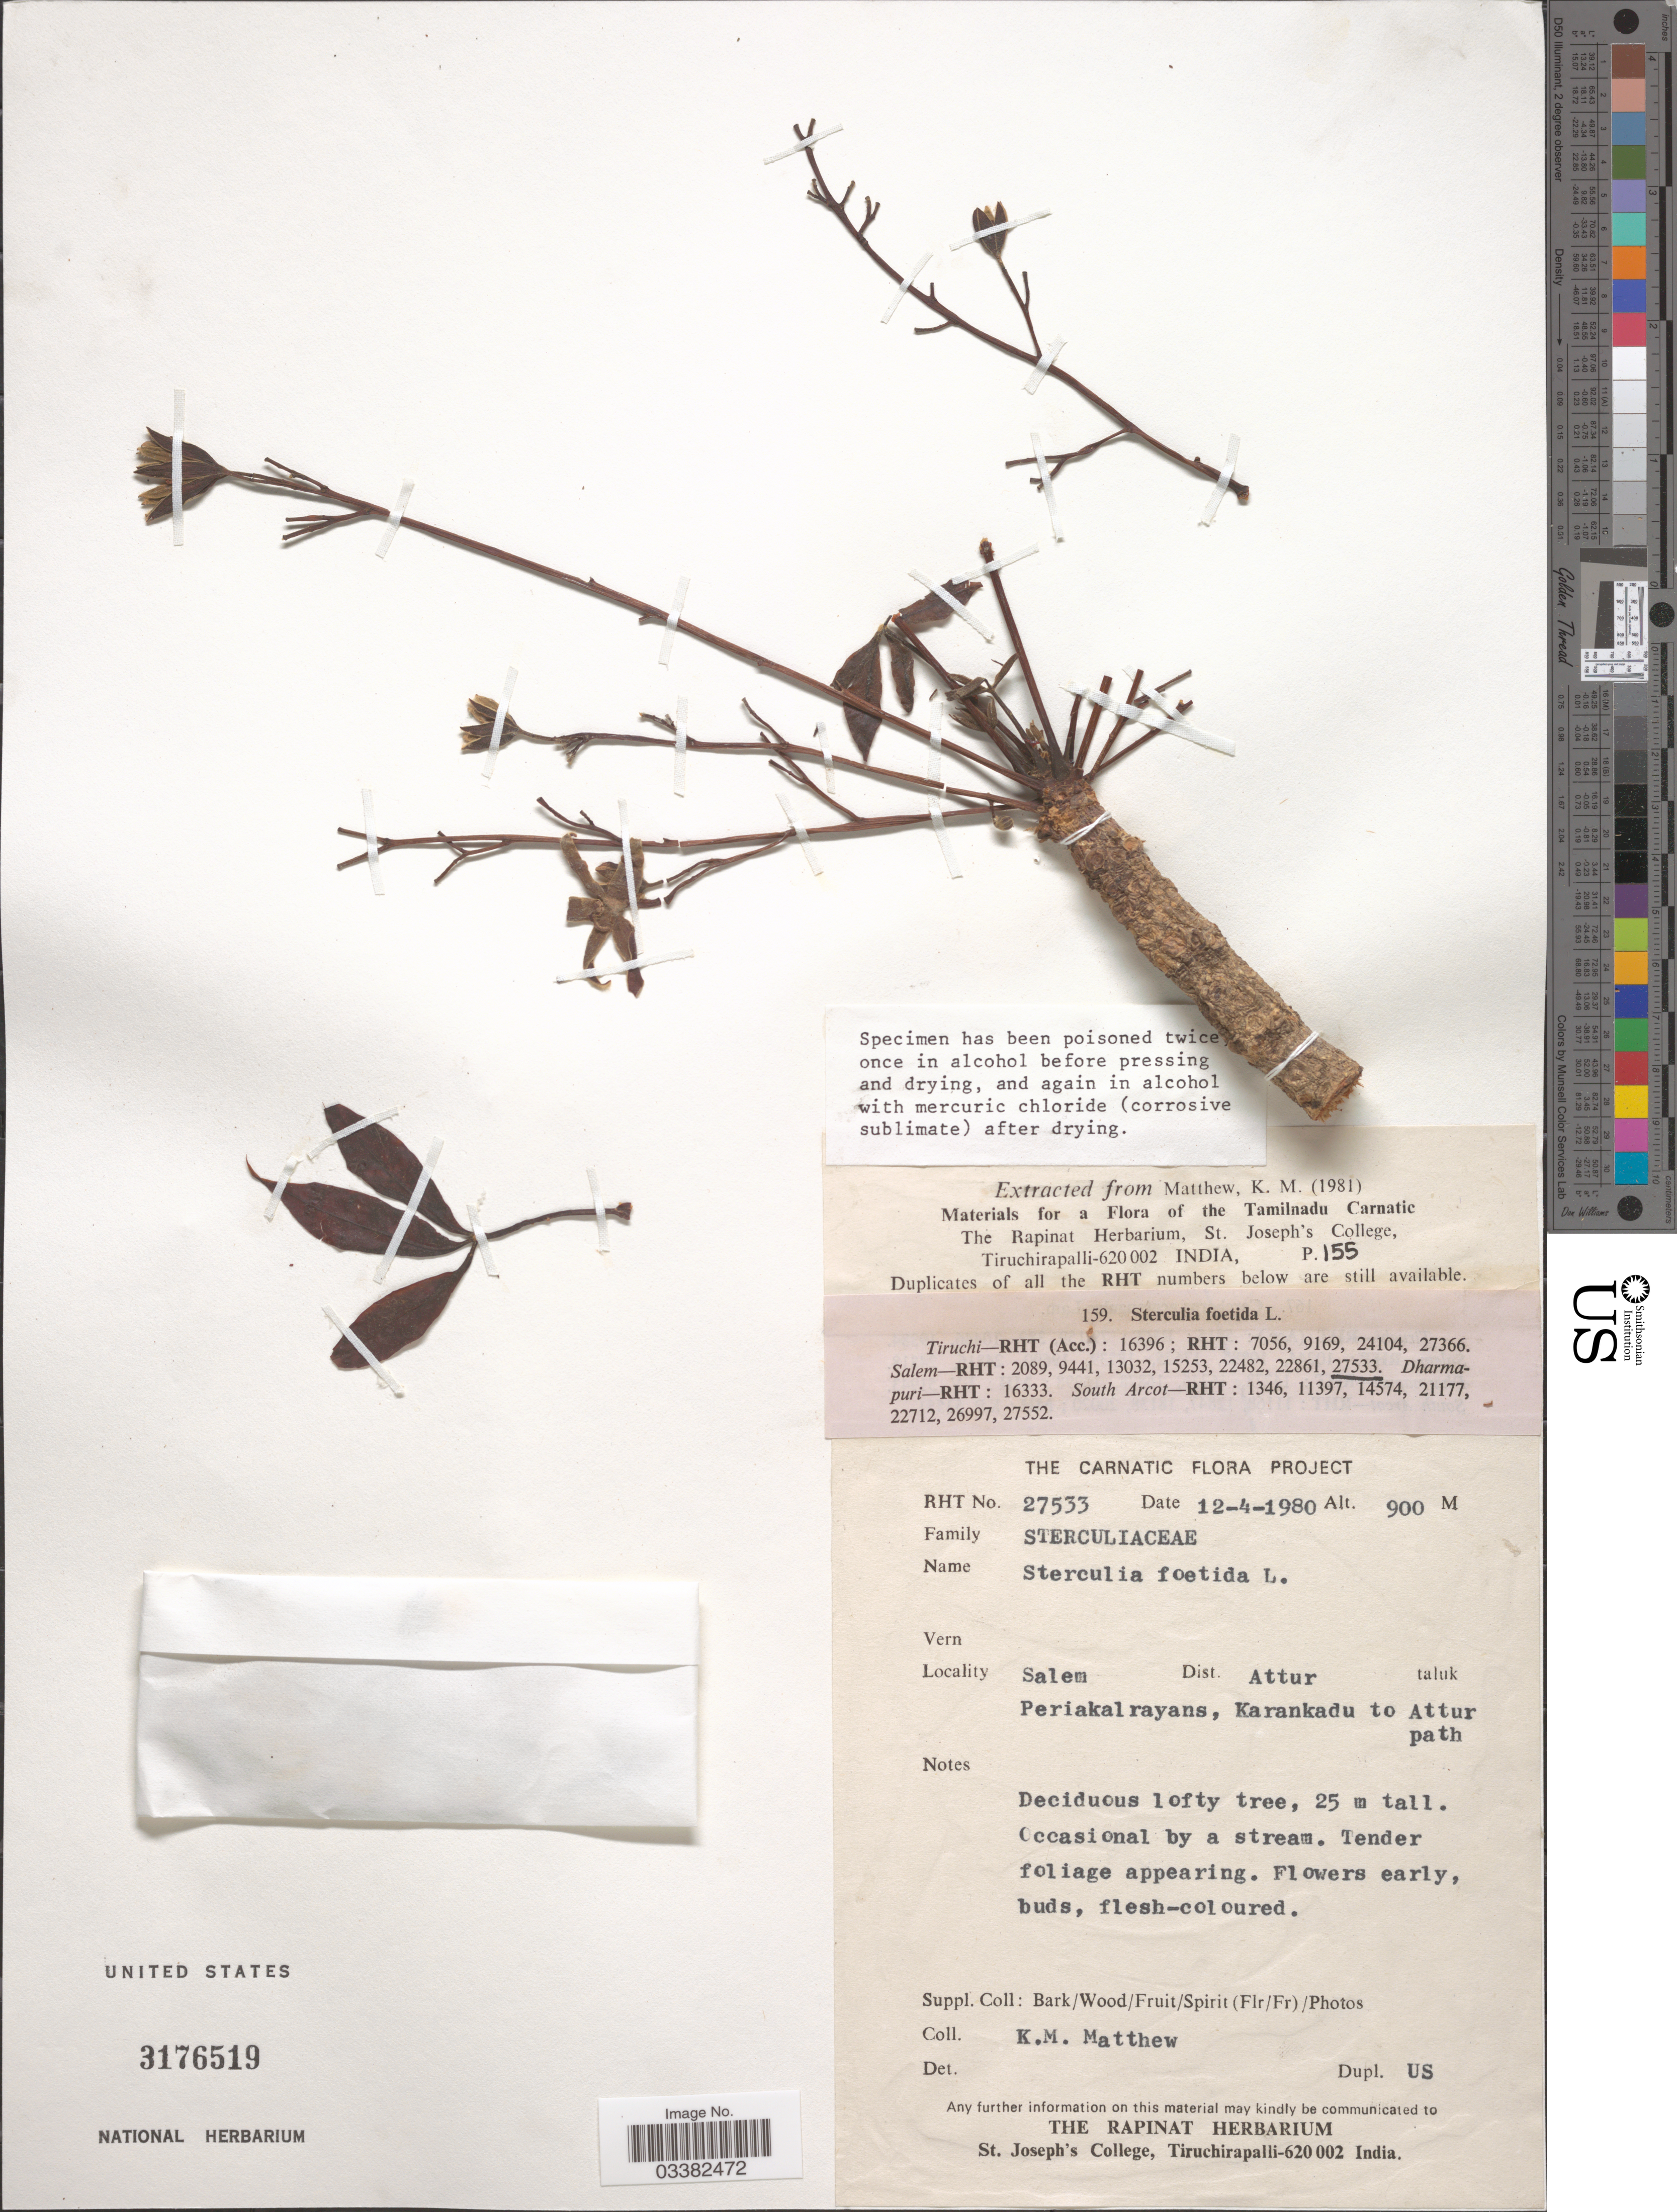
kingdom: Plantae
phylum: Tracheophyta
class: Magnoliopsida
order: Malvales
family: Malvaceae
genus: Sterculia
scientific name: Sterculia foetida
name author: L.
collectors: K. M. Matthew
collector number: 27533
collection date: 1980-04-12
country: India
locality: Salem. Dist. Attur taluk Periakalrayans, Karankadu to Attur path.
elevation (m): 900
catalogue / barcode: US 3176519